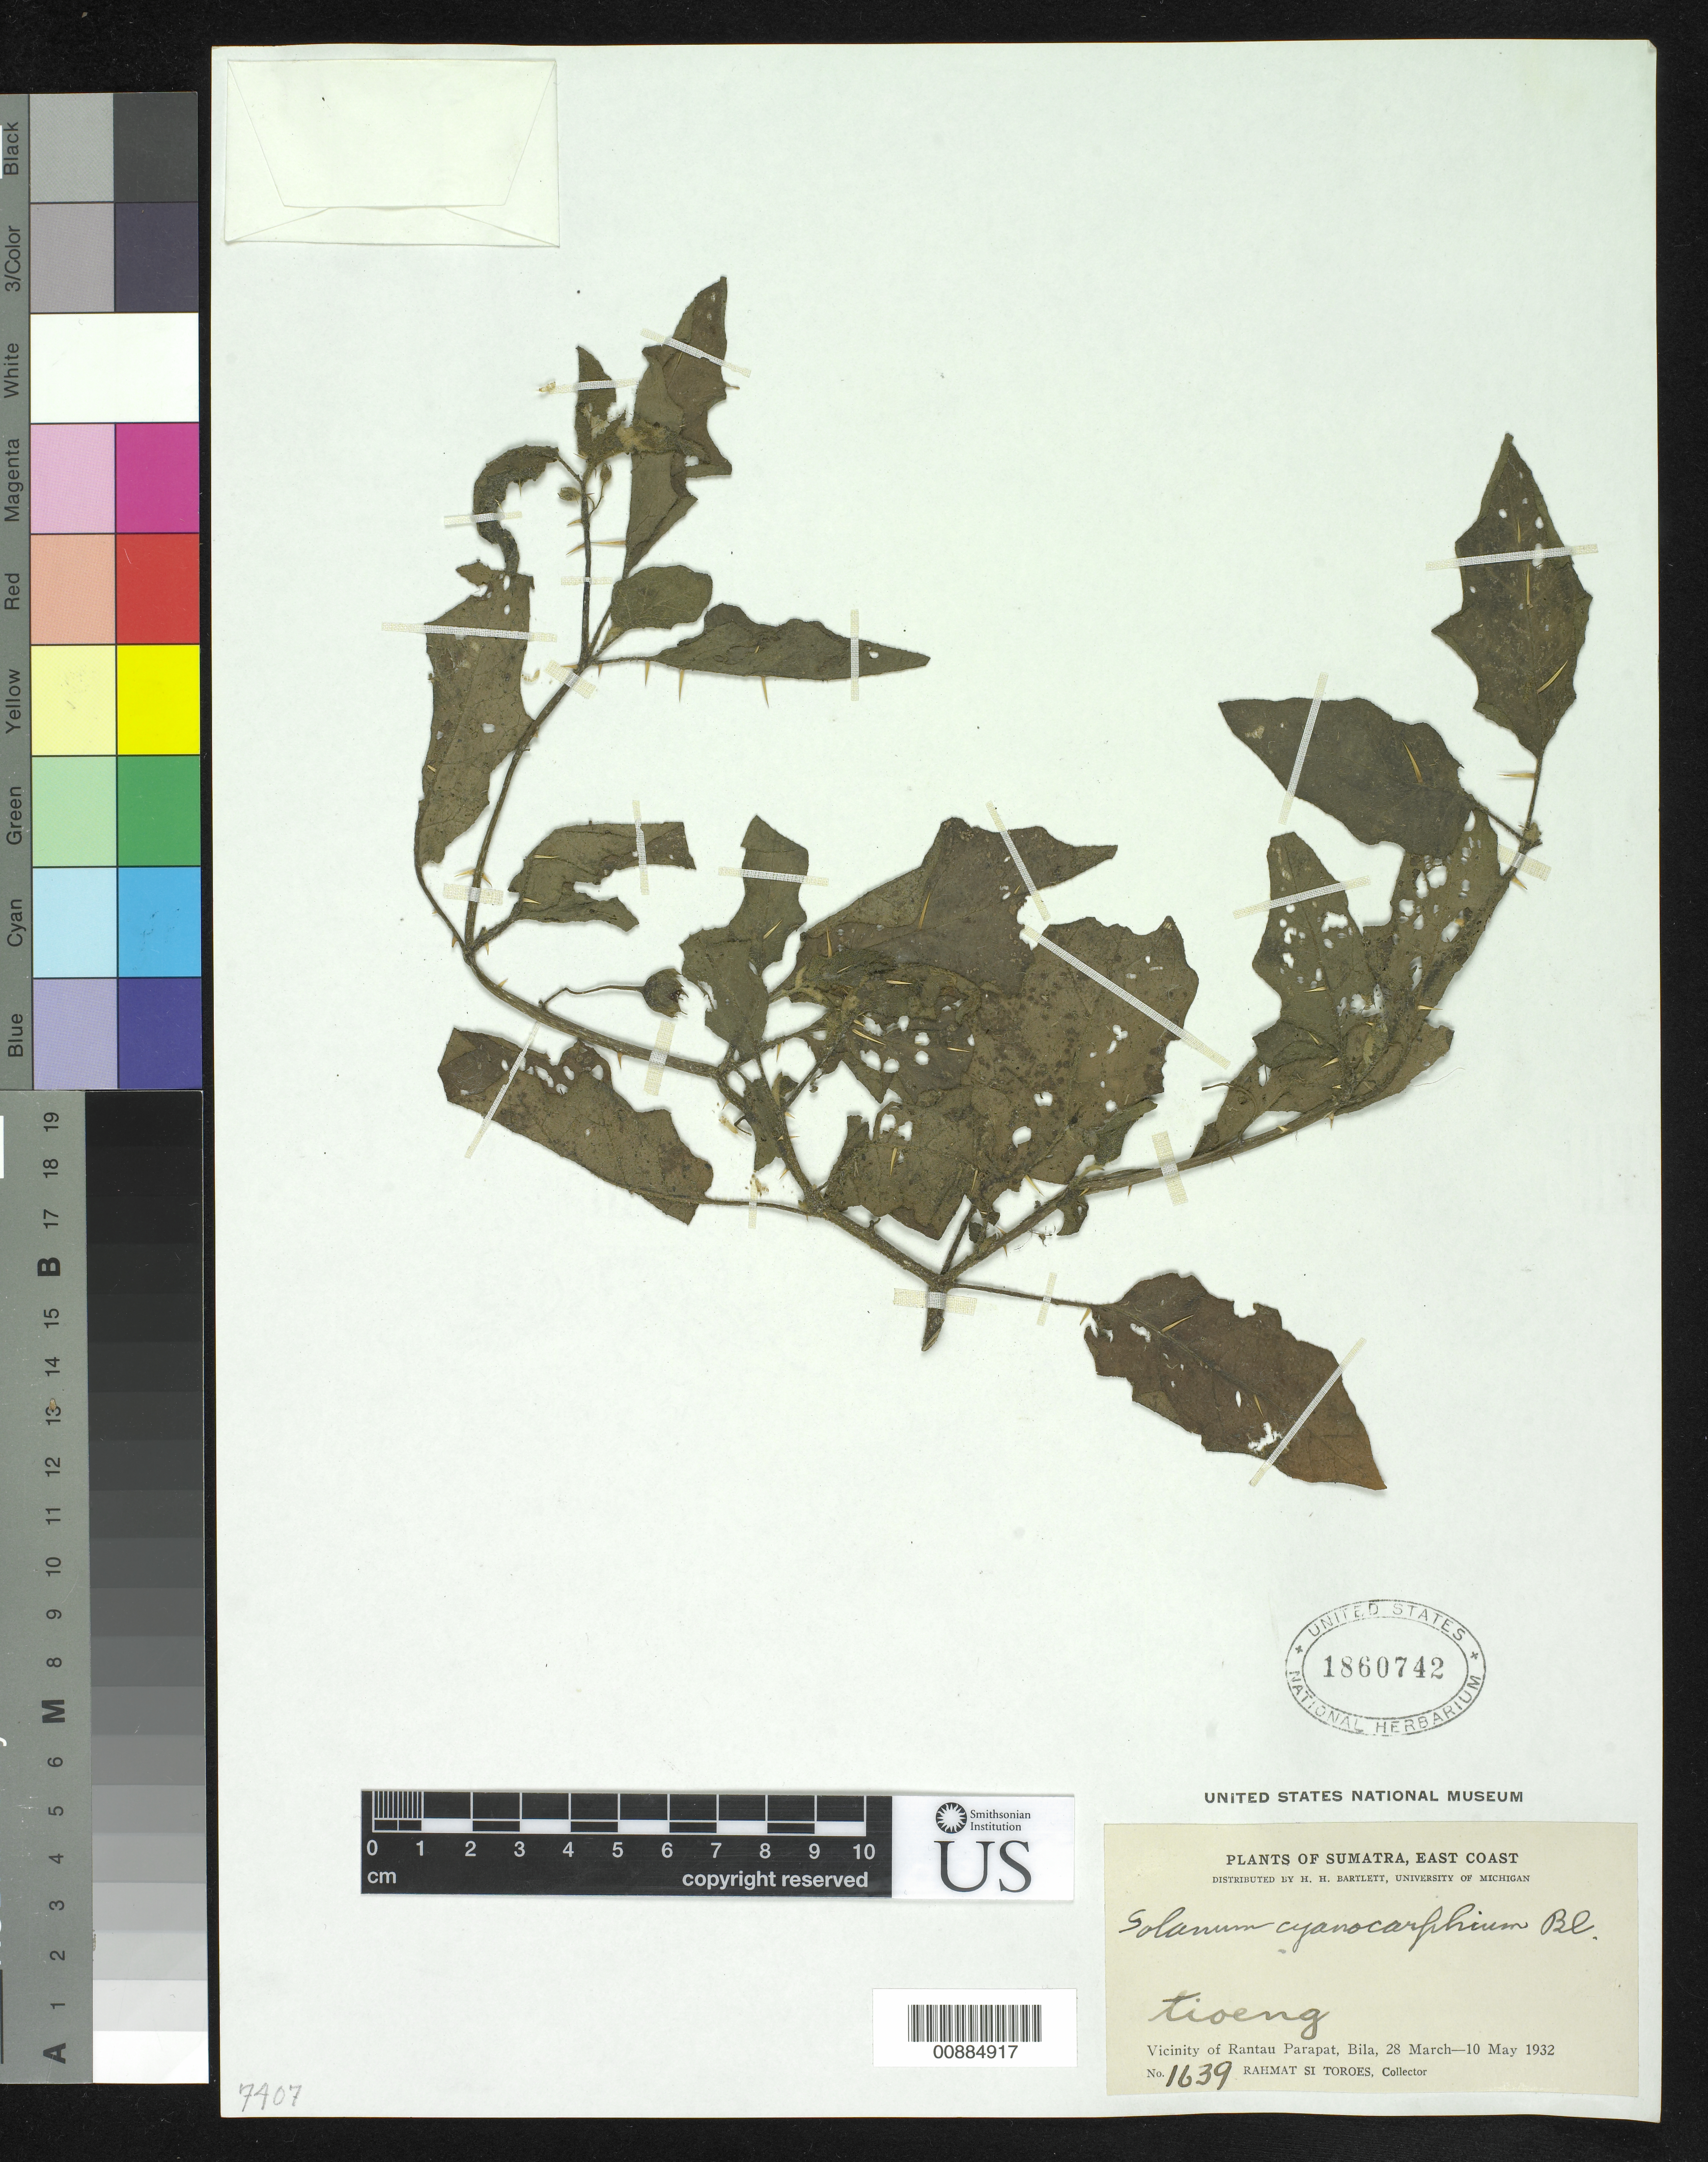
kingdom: Plantae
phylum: Tracheophyta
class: Magnoliopsida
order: Solanales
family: Solanaceae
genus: Solanum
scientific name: Solanum cyanocarphium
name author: Blume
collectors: Rahmat Si Boeea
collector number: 1639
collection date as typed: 28 Mar 1932 to 10 May 1932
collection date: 1932-03-28/1932-05-10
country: Indonesia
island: Sumatra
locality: Vicinity of Rantau Parapat, Bila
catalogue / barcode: US 1860742